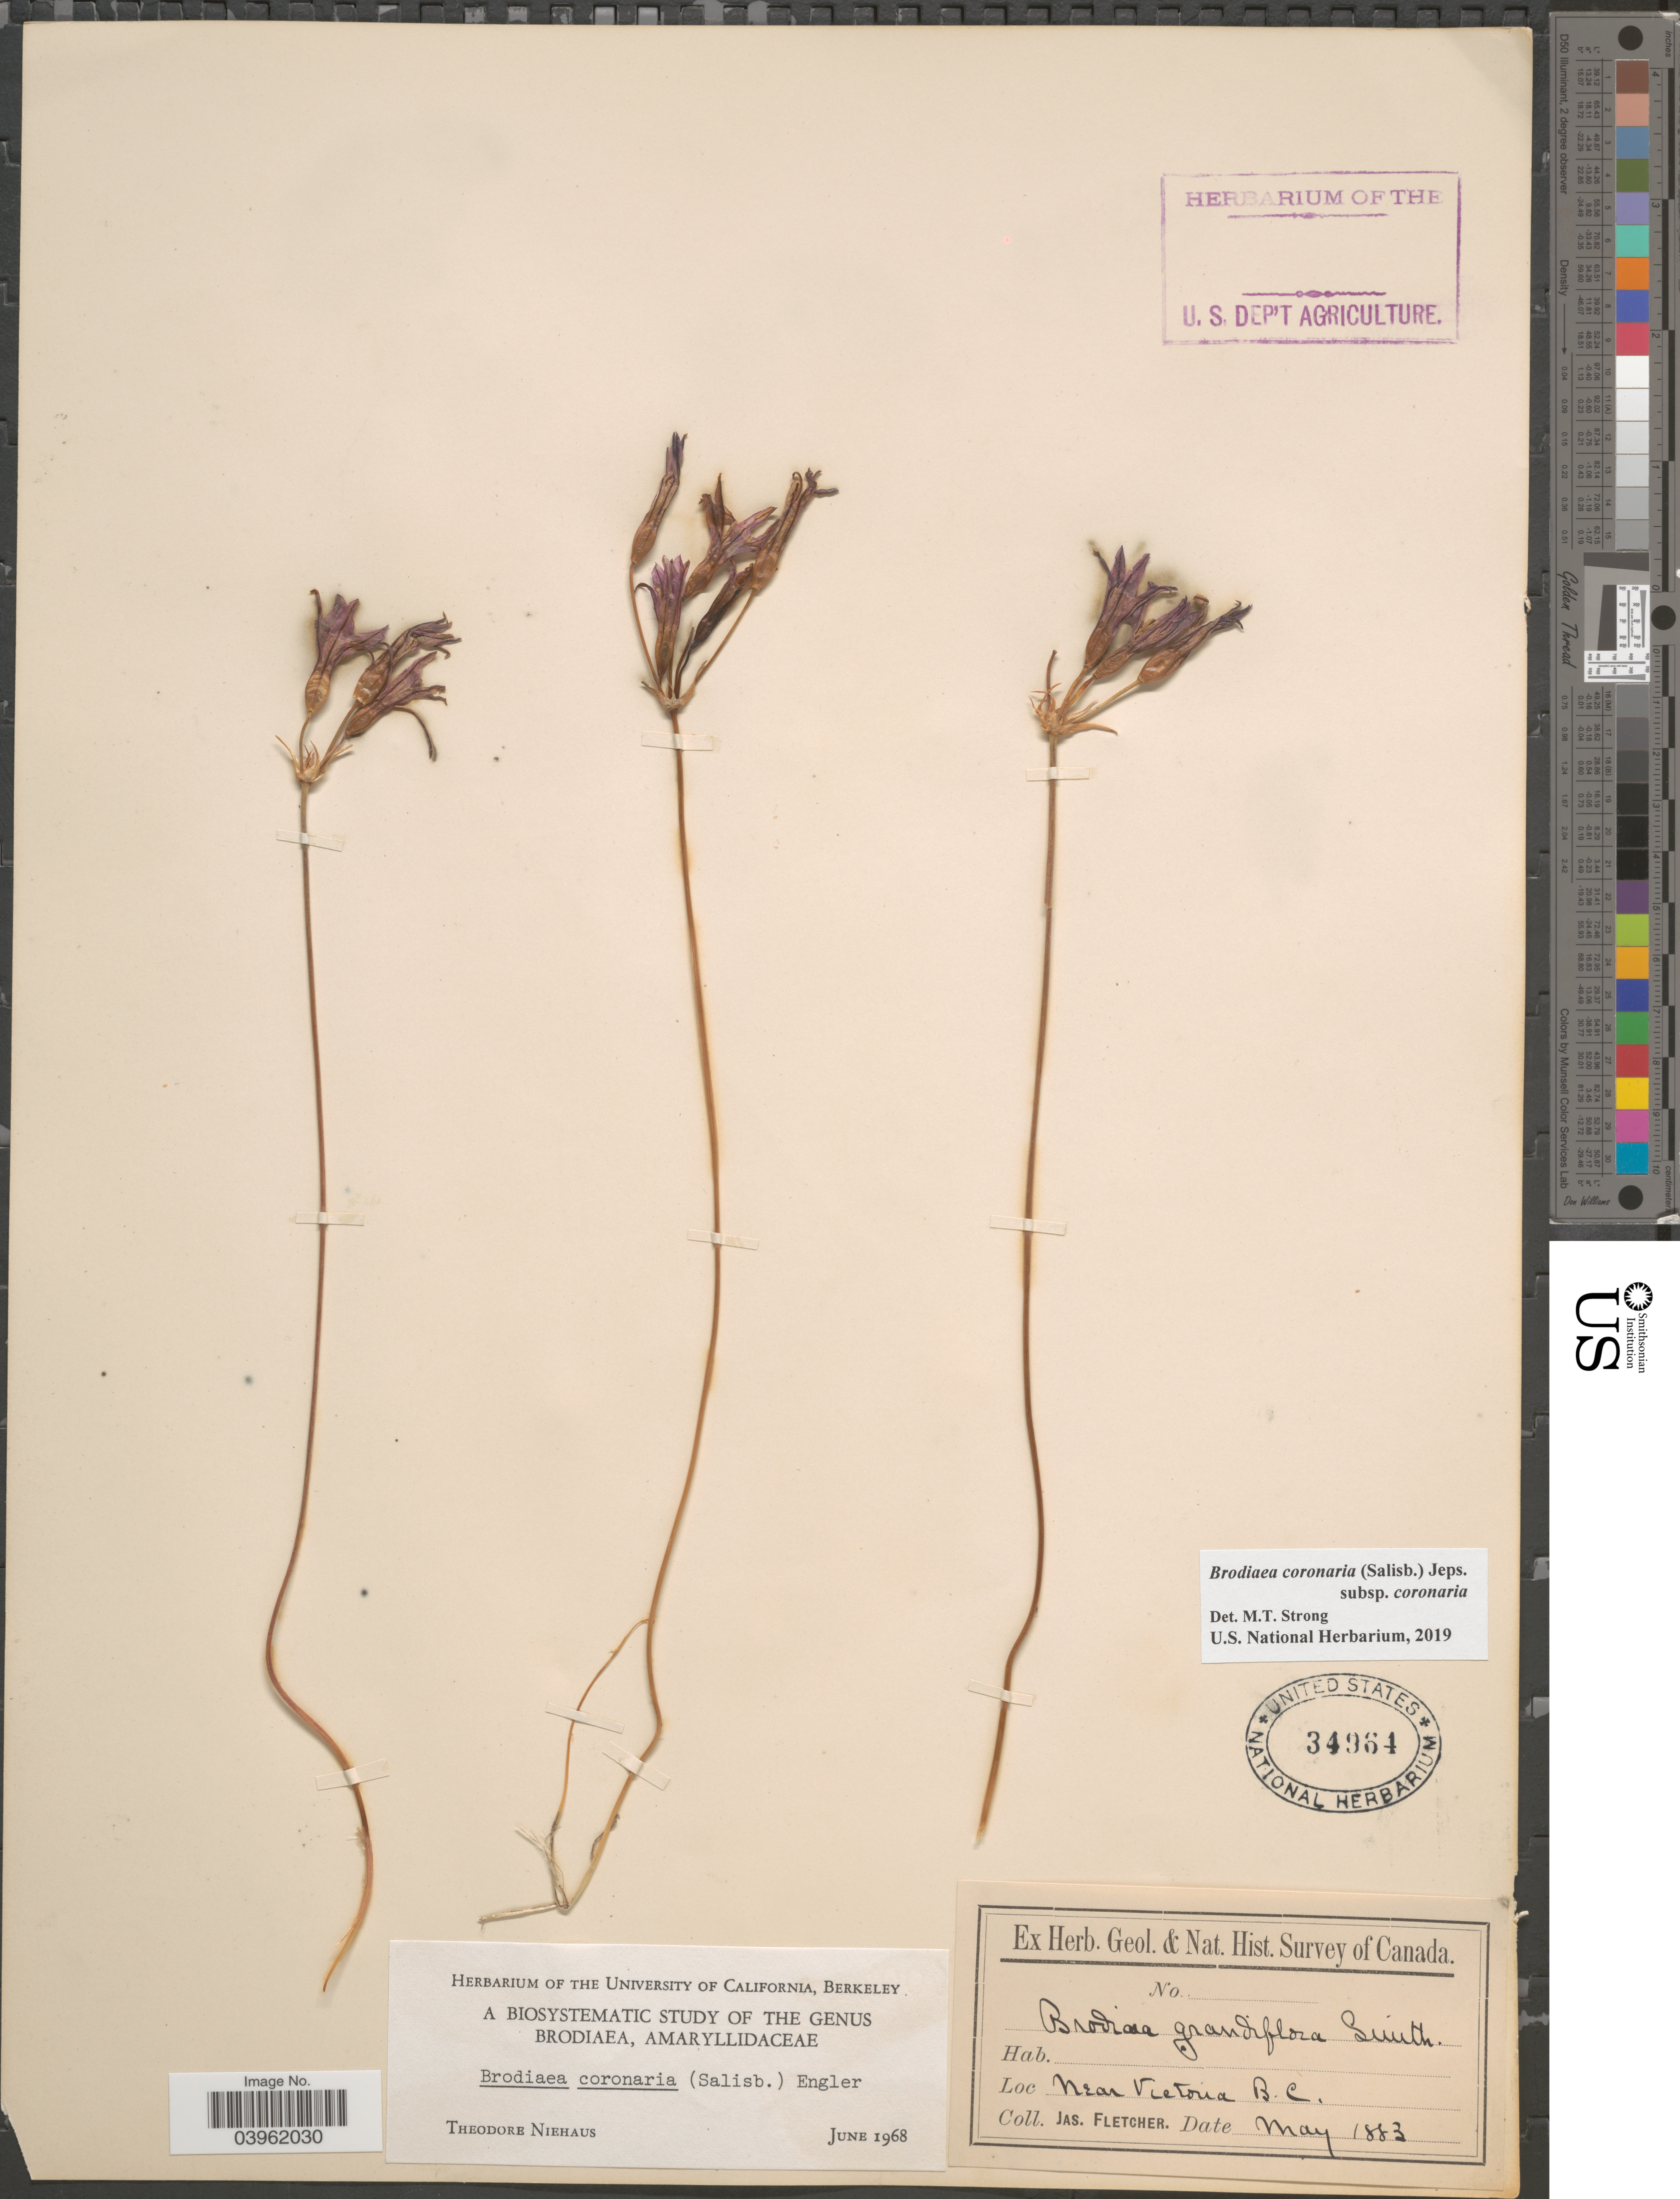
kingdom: Plantae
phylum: Tracheophyta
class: Liliopsida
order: Asparagales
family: Asparagaceae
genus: Brodiaea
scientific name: Brodiaea coronaria subsp. coronaria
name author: (Salisb.) Engl.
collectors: J. Fletcher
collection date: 1883-05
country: Canada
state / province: British Columbia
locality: Near Victoria.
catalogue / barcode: US 34964